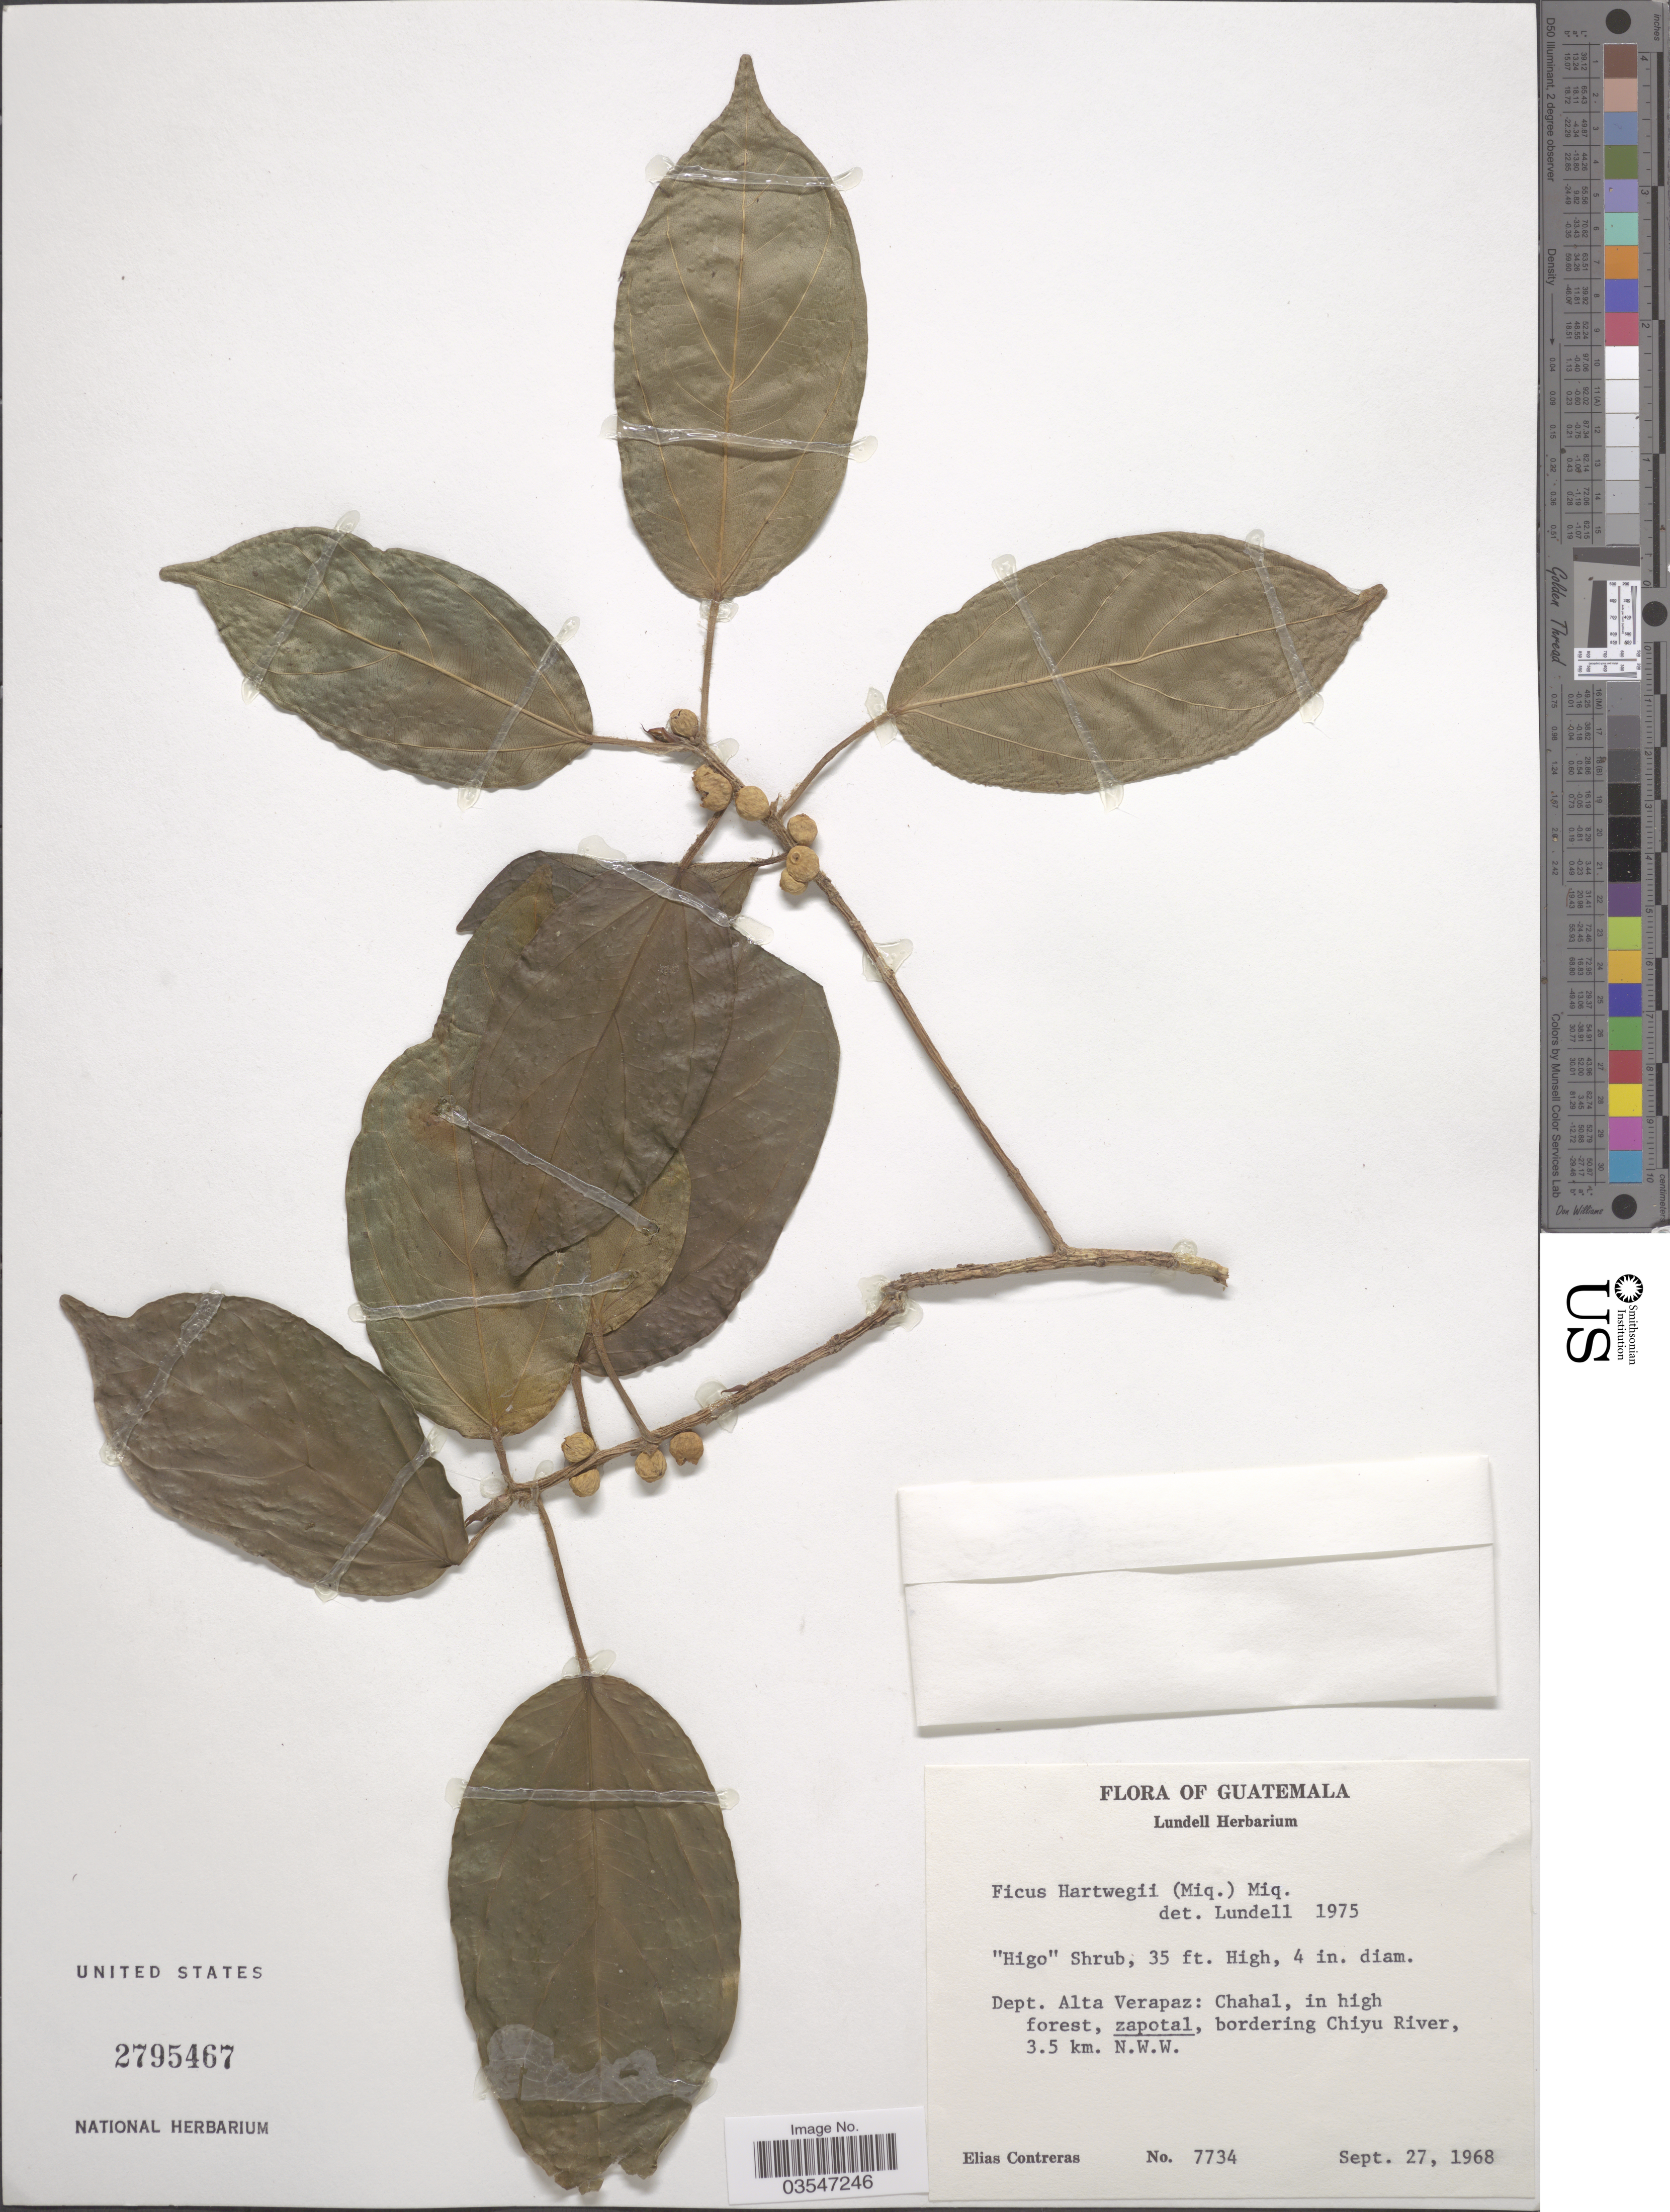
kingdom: Plantae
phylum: Tracheophyta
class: Magnoliopsida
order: Rosales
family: Moraceae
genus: Ficus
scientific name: Ficus hartwegii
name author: (Miq.) Miq.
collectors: E. Contreras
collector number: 7734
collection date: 1968-09-27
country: Guatemala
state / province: Alta Verapaz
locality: Dept. Alta Verapaz: Chahal, in high forest, zapotal, bordering Chiyu River, 3.5 km. N.W.W.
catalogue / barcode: US 2795467